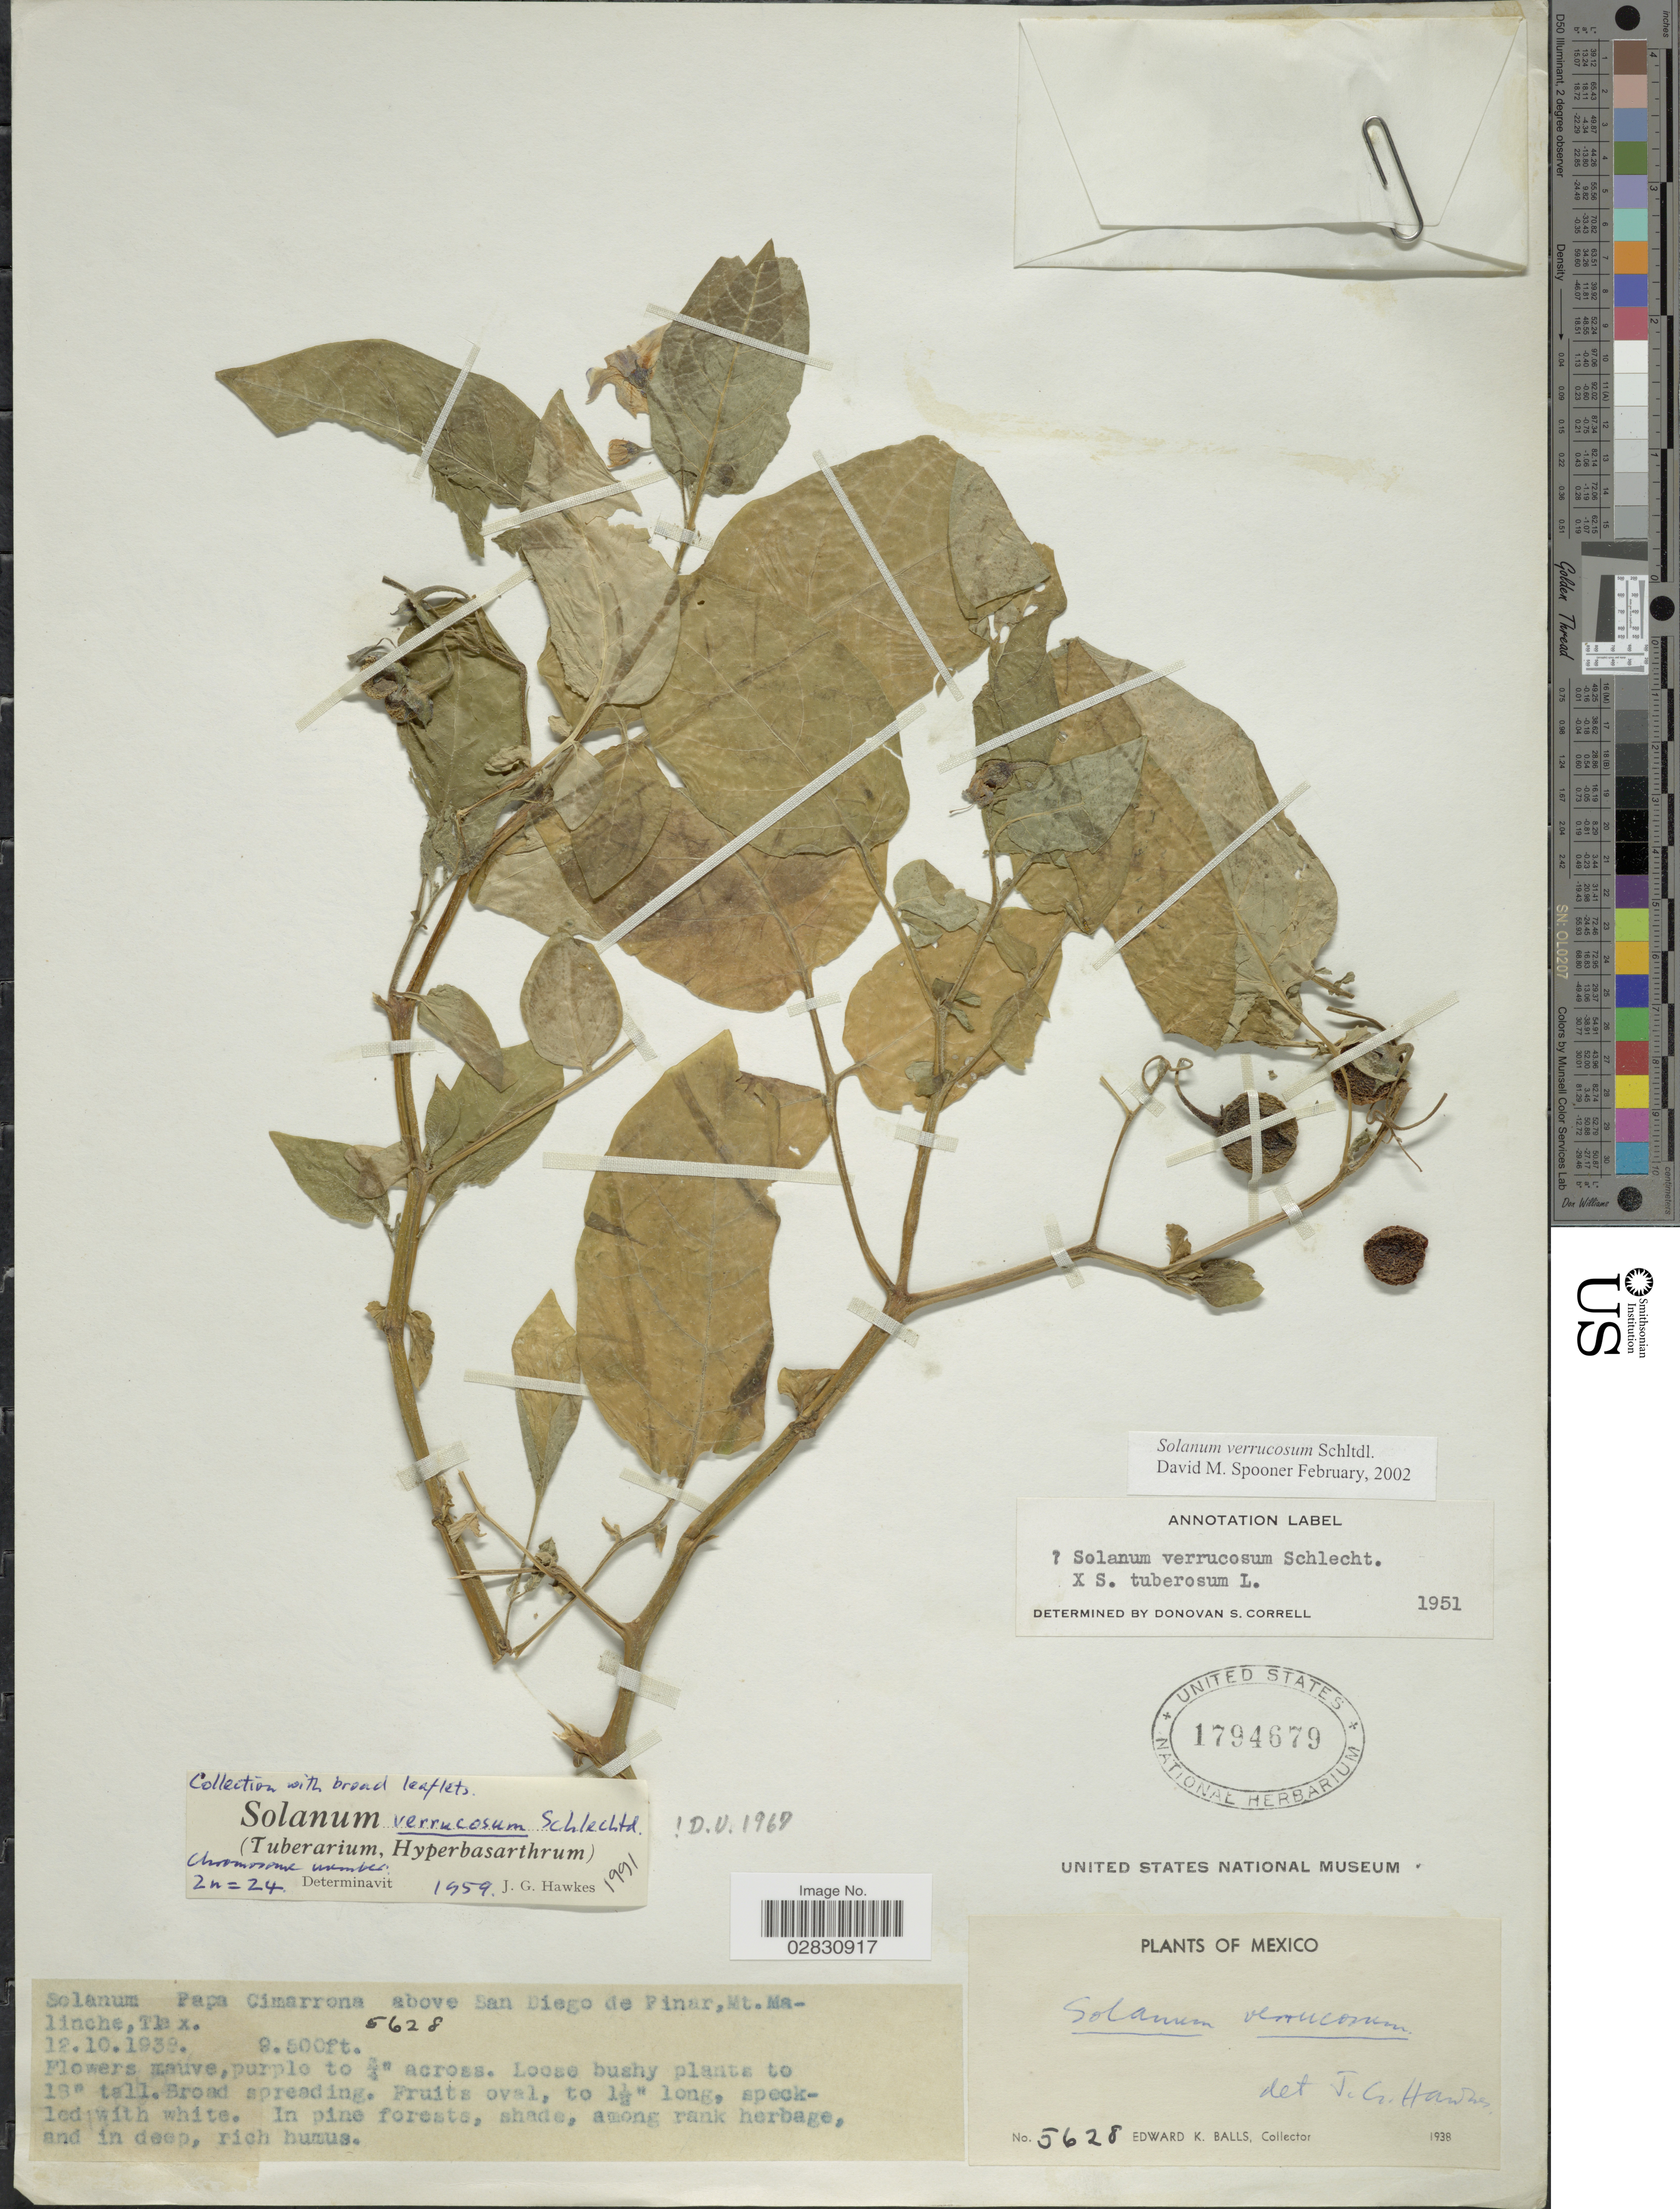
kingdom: Plantae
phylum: Tracheophyta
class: Magnoliopsida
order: Solanales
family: Solanaceae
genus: Solanum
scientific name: Solanum verrucosum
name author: Schltdl.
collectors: E. K. Balls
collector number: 5628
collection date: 1939-10-12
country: Mexico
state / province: Tlaxcala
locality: Papa Cimarrona [unsure placement] above San Diego de Pinar, Mt. Malinche.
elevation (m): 2896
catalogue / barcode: US 1794679